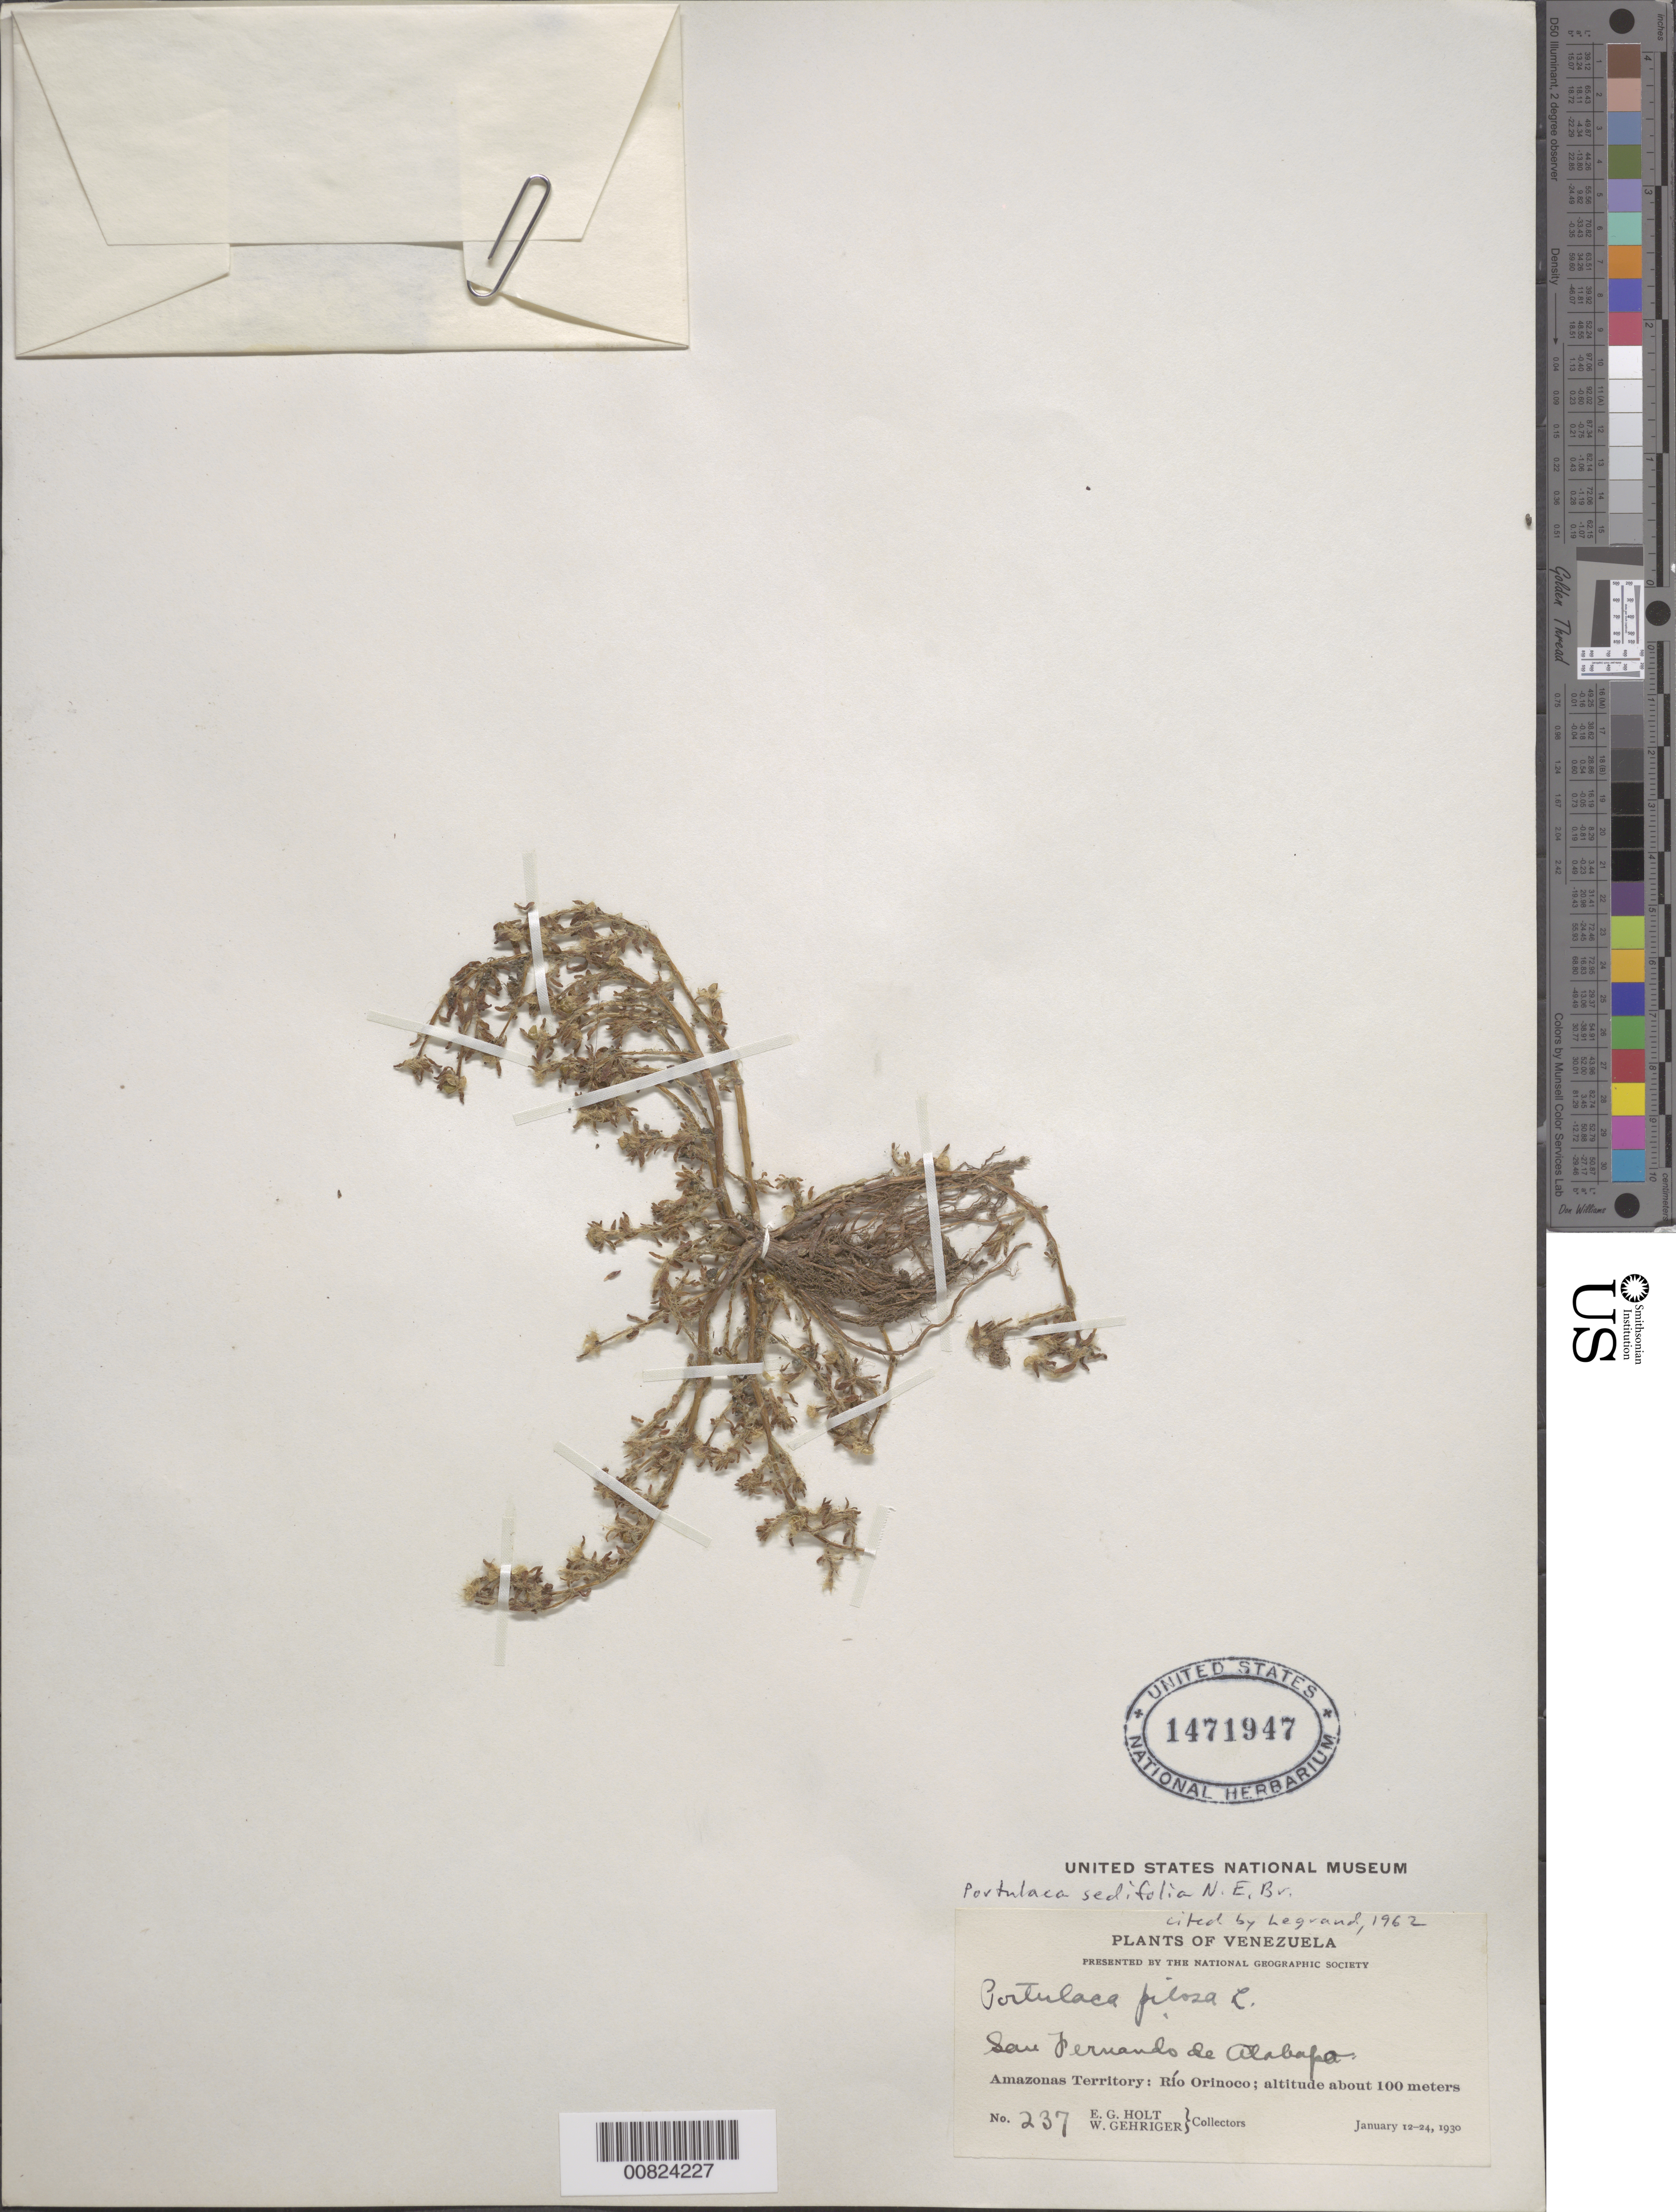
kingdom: Plantae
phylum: Tracheophyta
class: Magnoliopsida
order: Caryophyllales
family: Portulacaceae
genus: Portulaca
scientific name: Portulaca sedifolia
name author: N.E. Br.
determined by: Legrand, Carlos Maria Diego Enrique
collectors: E. Holt & W. Gehriger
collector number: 237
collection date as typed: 12-Jan-30 to 24-Jan-30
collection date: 1930-01-12/1930-01-24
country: Venezuela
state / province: Amazonas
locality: Río Orinoco, San Fernando de Atabapo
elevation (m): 100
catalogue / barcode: US 1471947